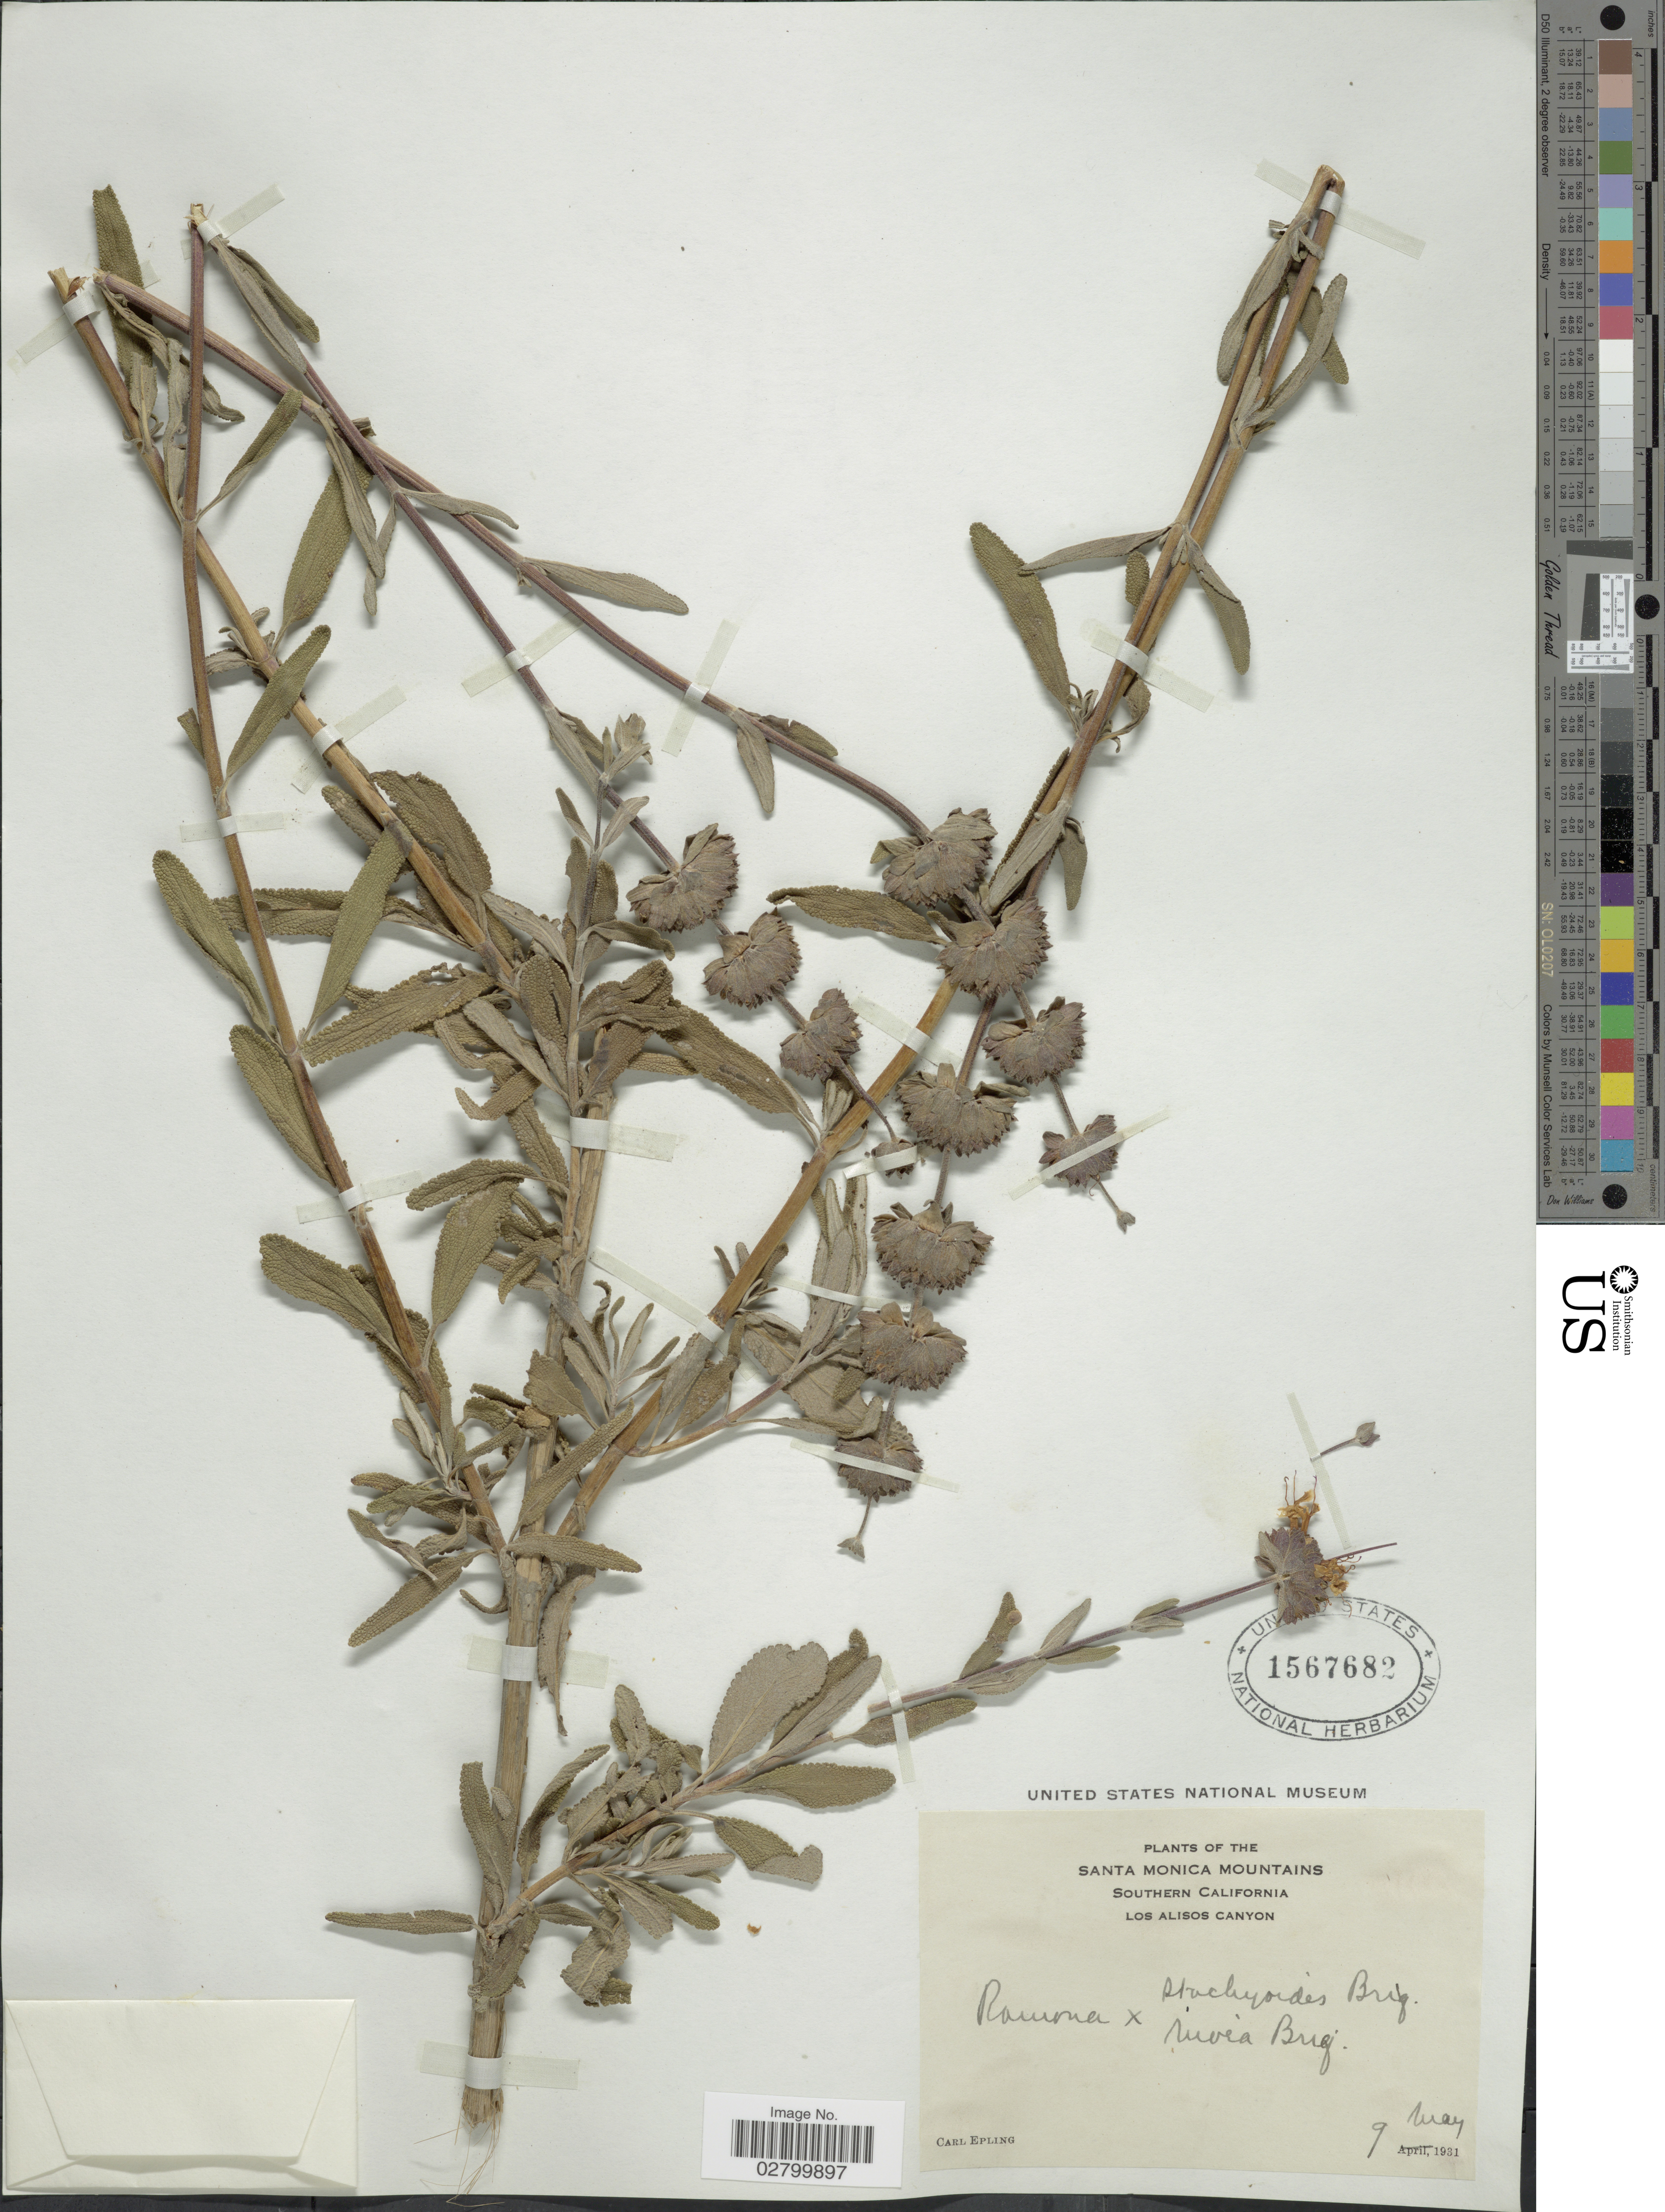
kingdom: Plantae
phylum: Tracheophyta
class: Magnoliopsida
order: Lamiales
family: Lamiaceae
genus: Salvia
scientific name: Salvia mellifera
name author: Greene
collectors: C. C. Epling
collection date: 1931-05-09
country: United States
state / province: California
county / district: Los Angeles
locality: Santa Monica Mountains. Southern California. Los Alisos Canyon.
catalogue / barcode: US 1567682